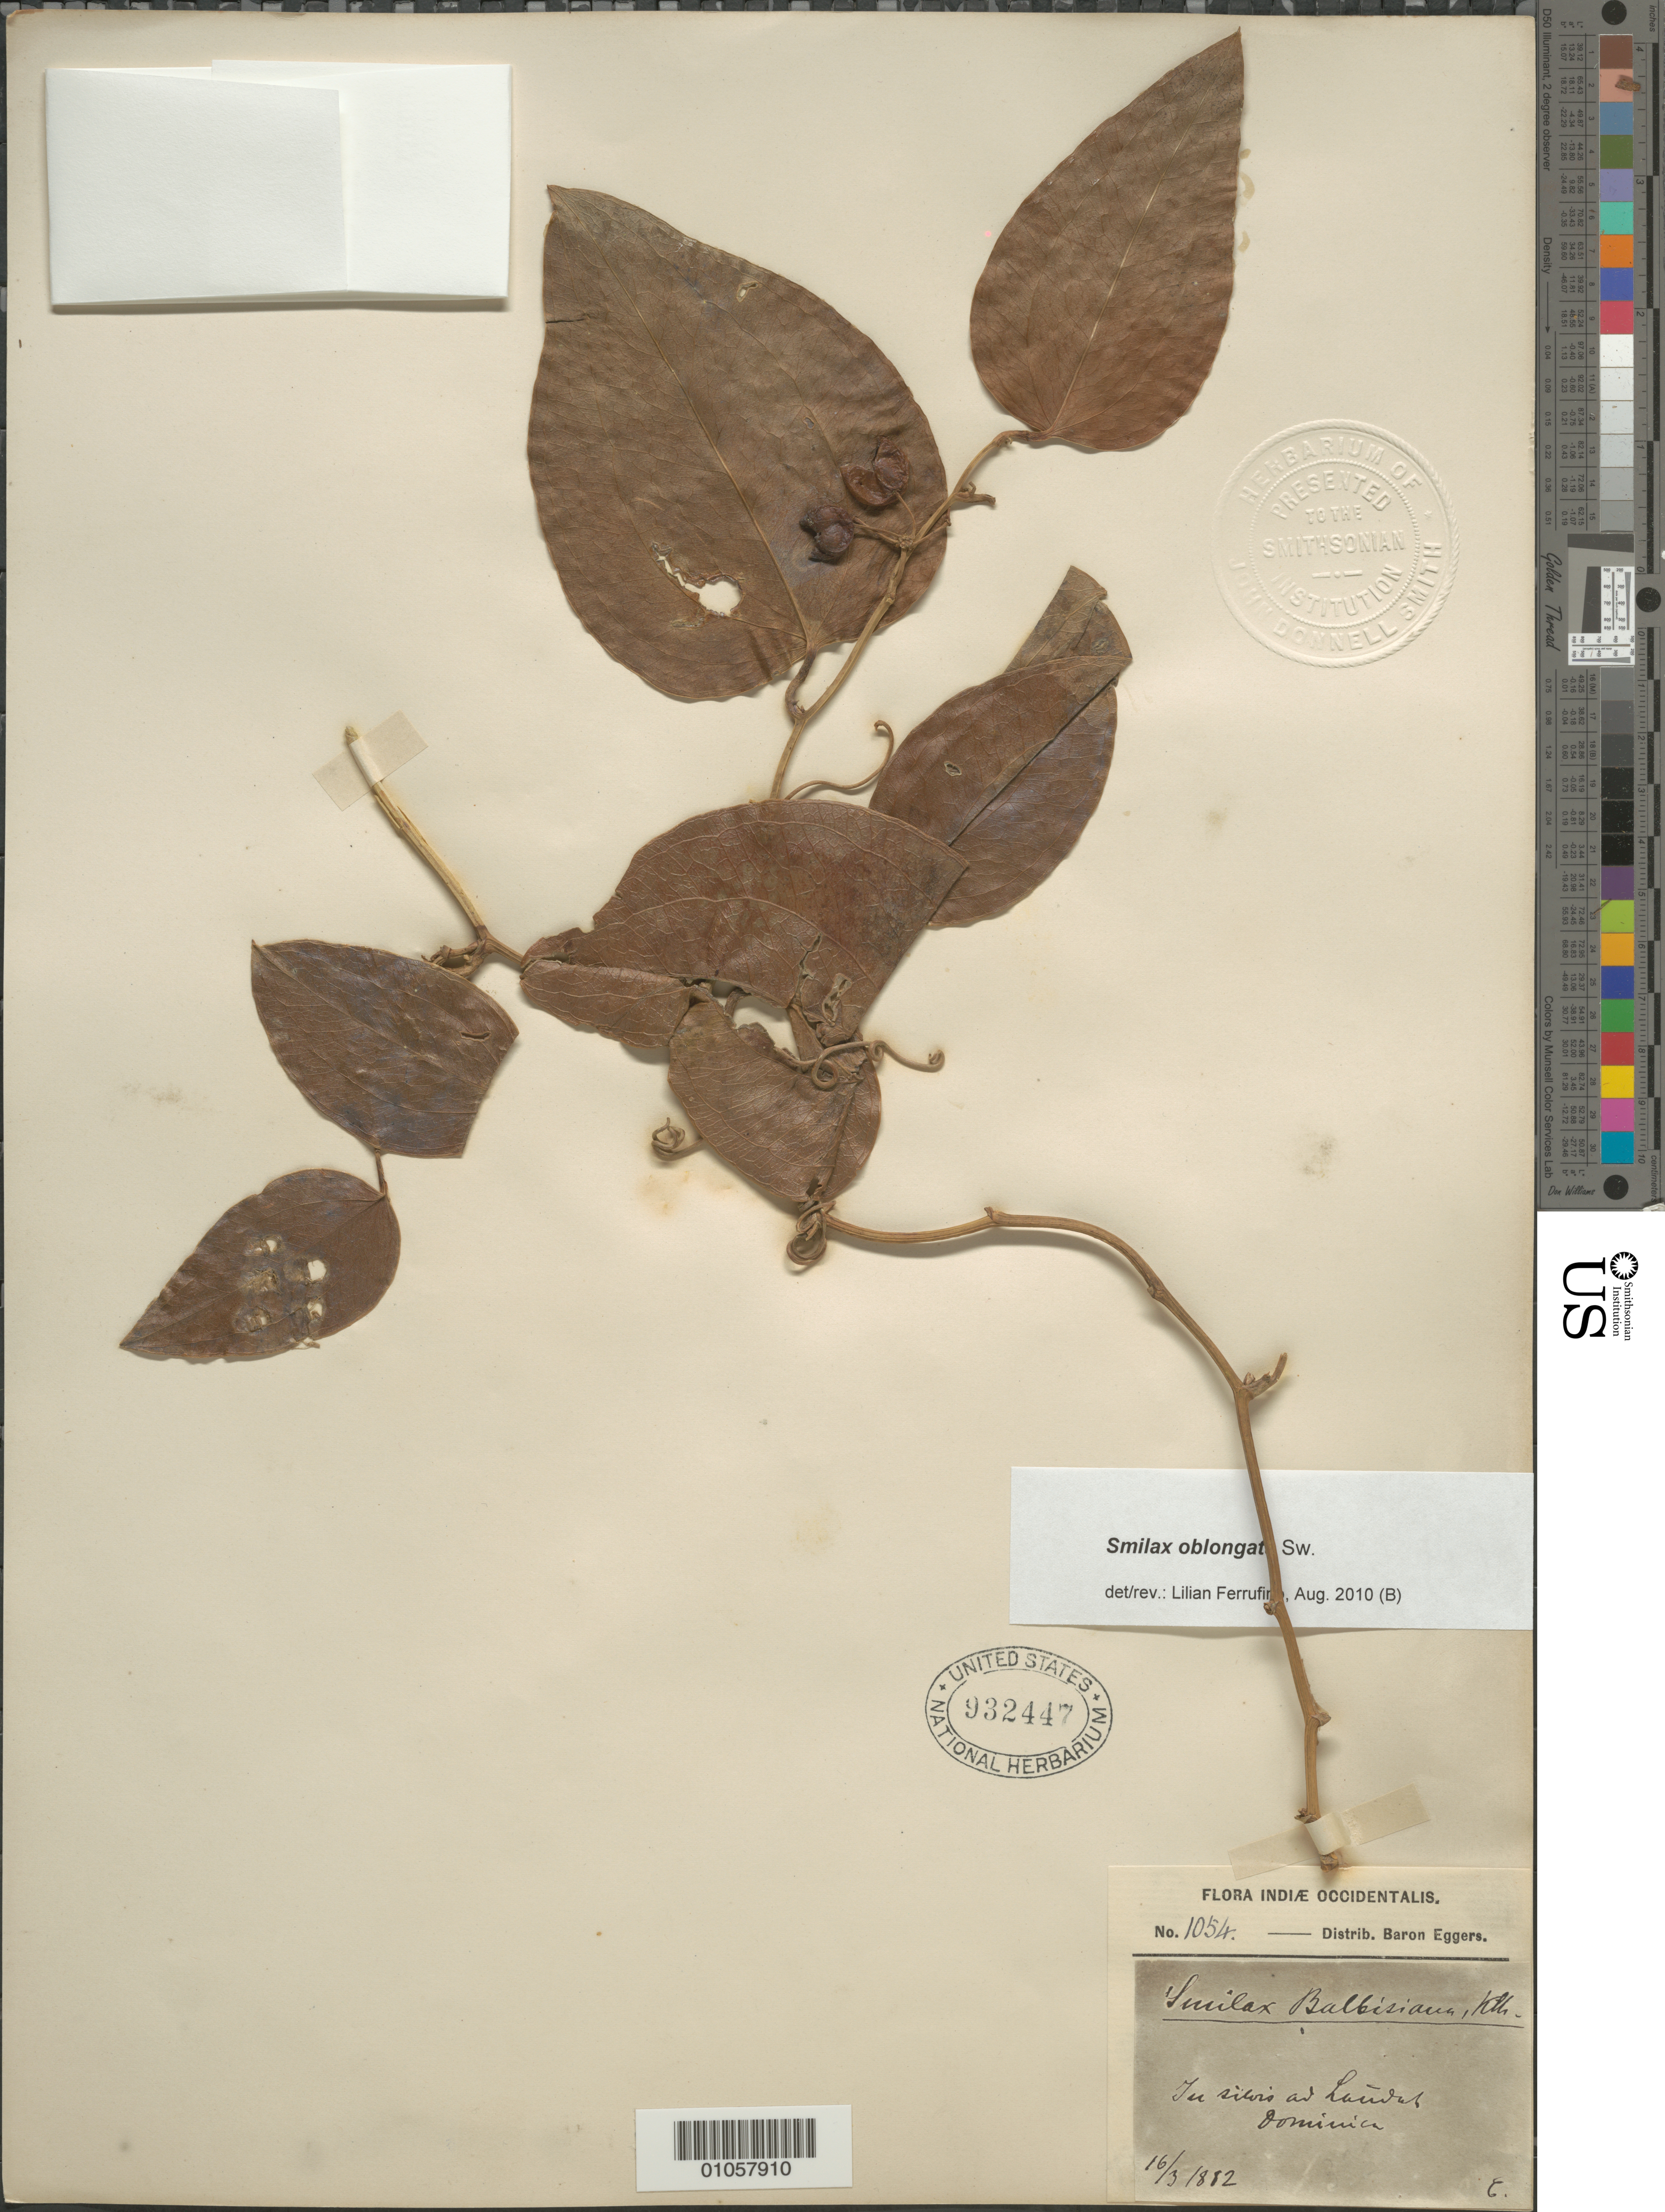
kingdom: Plantae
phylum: Tracheophyta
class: Liliopsida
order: Liliales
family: Smilacaceae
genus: Smilax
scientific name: Smilax oblongata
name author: Sw.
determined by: Ferrufino, L., (USJ), Herbario Universidad de Costa Rica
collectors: H. F. A. von Eggers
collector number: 1054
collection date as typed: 16 Mar 1882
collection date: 1882-03-16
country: Dominica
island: Dominica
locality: Laudat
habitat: In sylvis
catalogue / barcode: US 932447